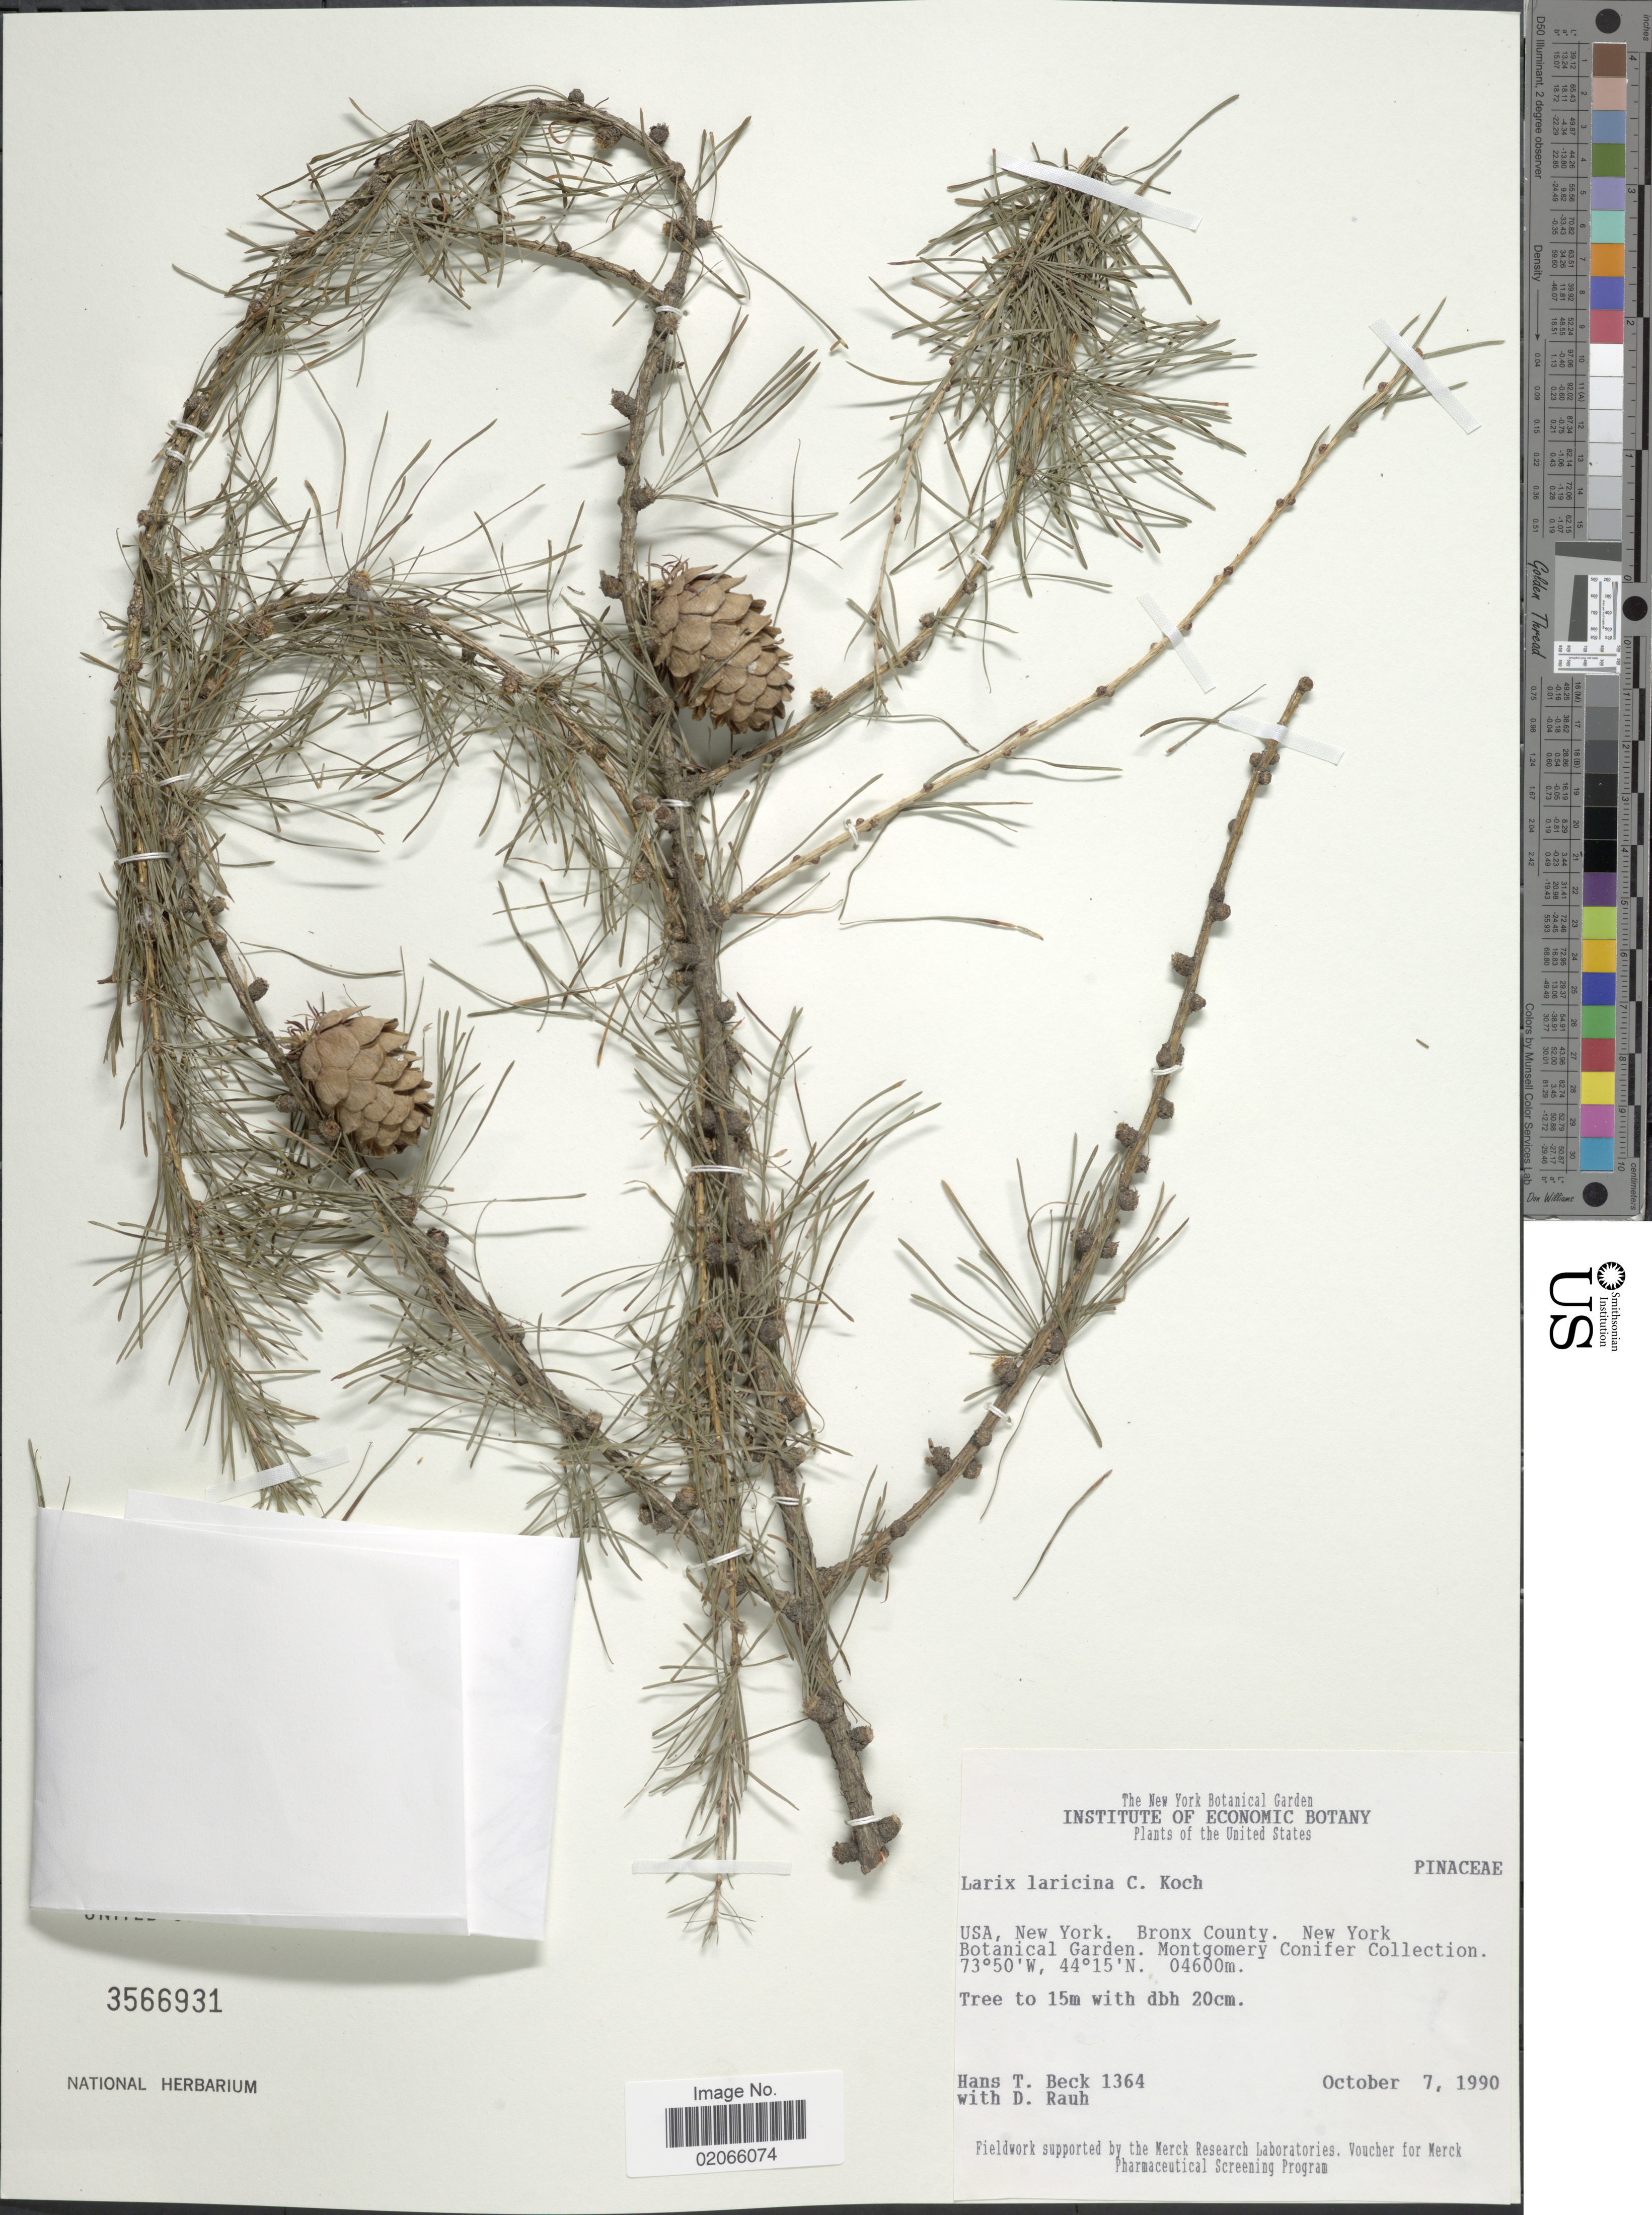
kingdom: Plantae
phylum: Tracheophyta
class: Pinopsida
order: Pinales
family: Pinaceae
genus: Larix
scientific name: Larix laricina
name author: (Du Roi) K. Koch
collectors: H. T. Beck & D. Rauh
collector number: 1364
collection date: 1990-10-07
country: United States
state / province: New York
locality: USA, New York, Bronx County, New York. Botanical Garden.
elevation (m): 4600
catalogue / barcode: US 3566931